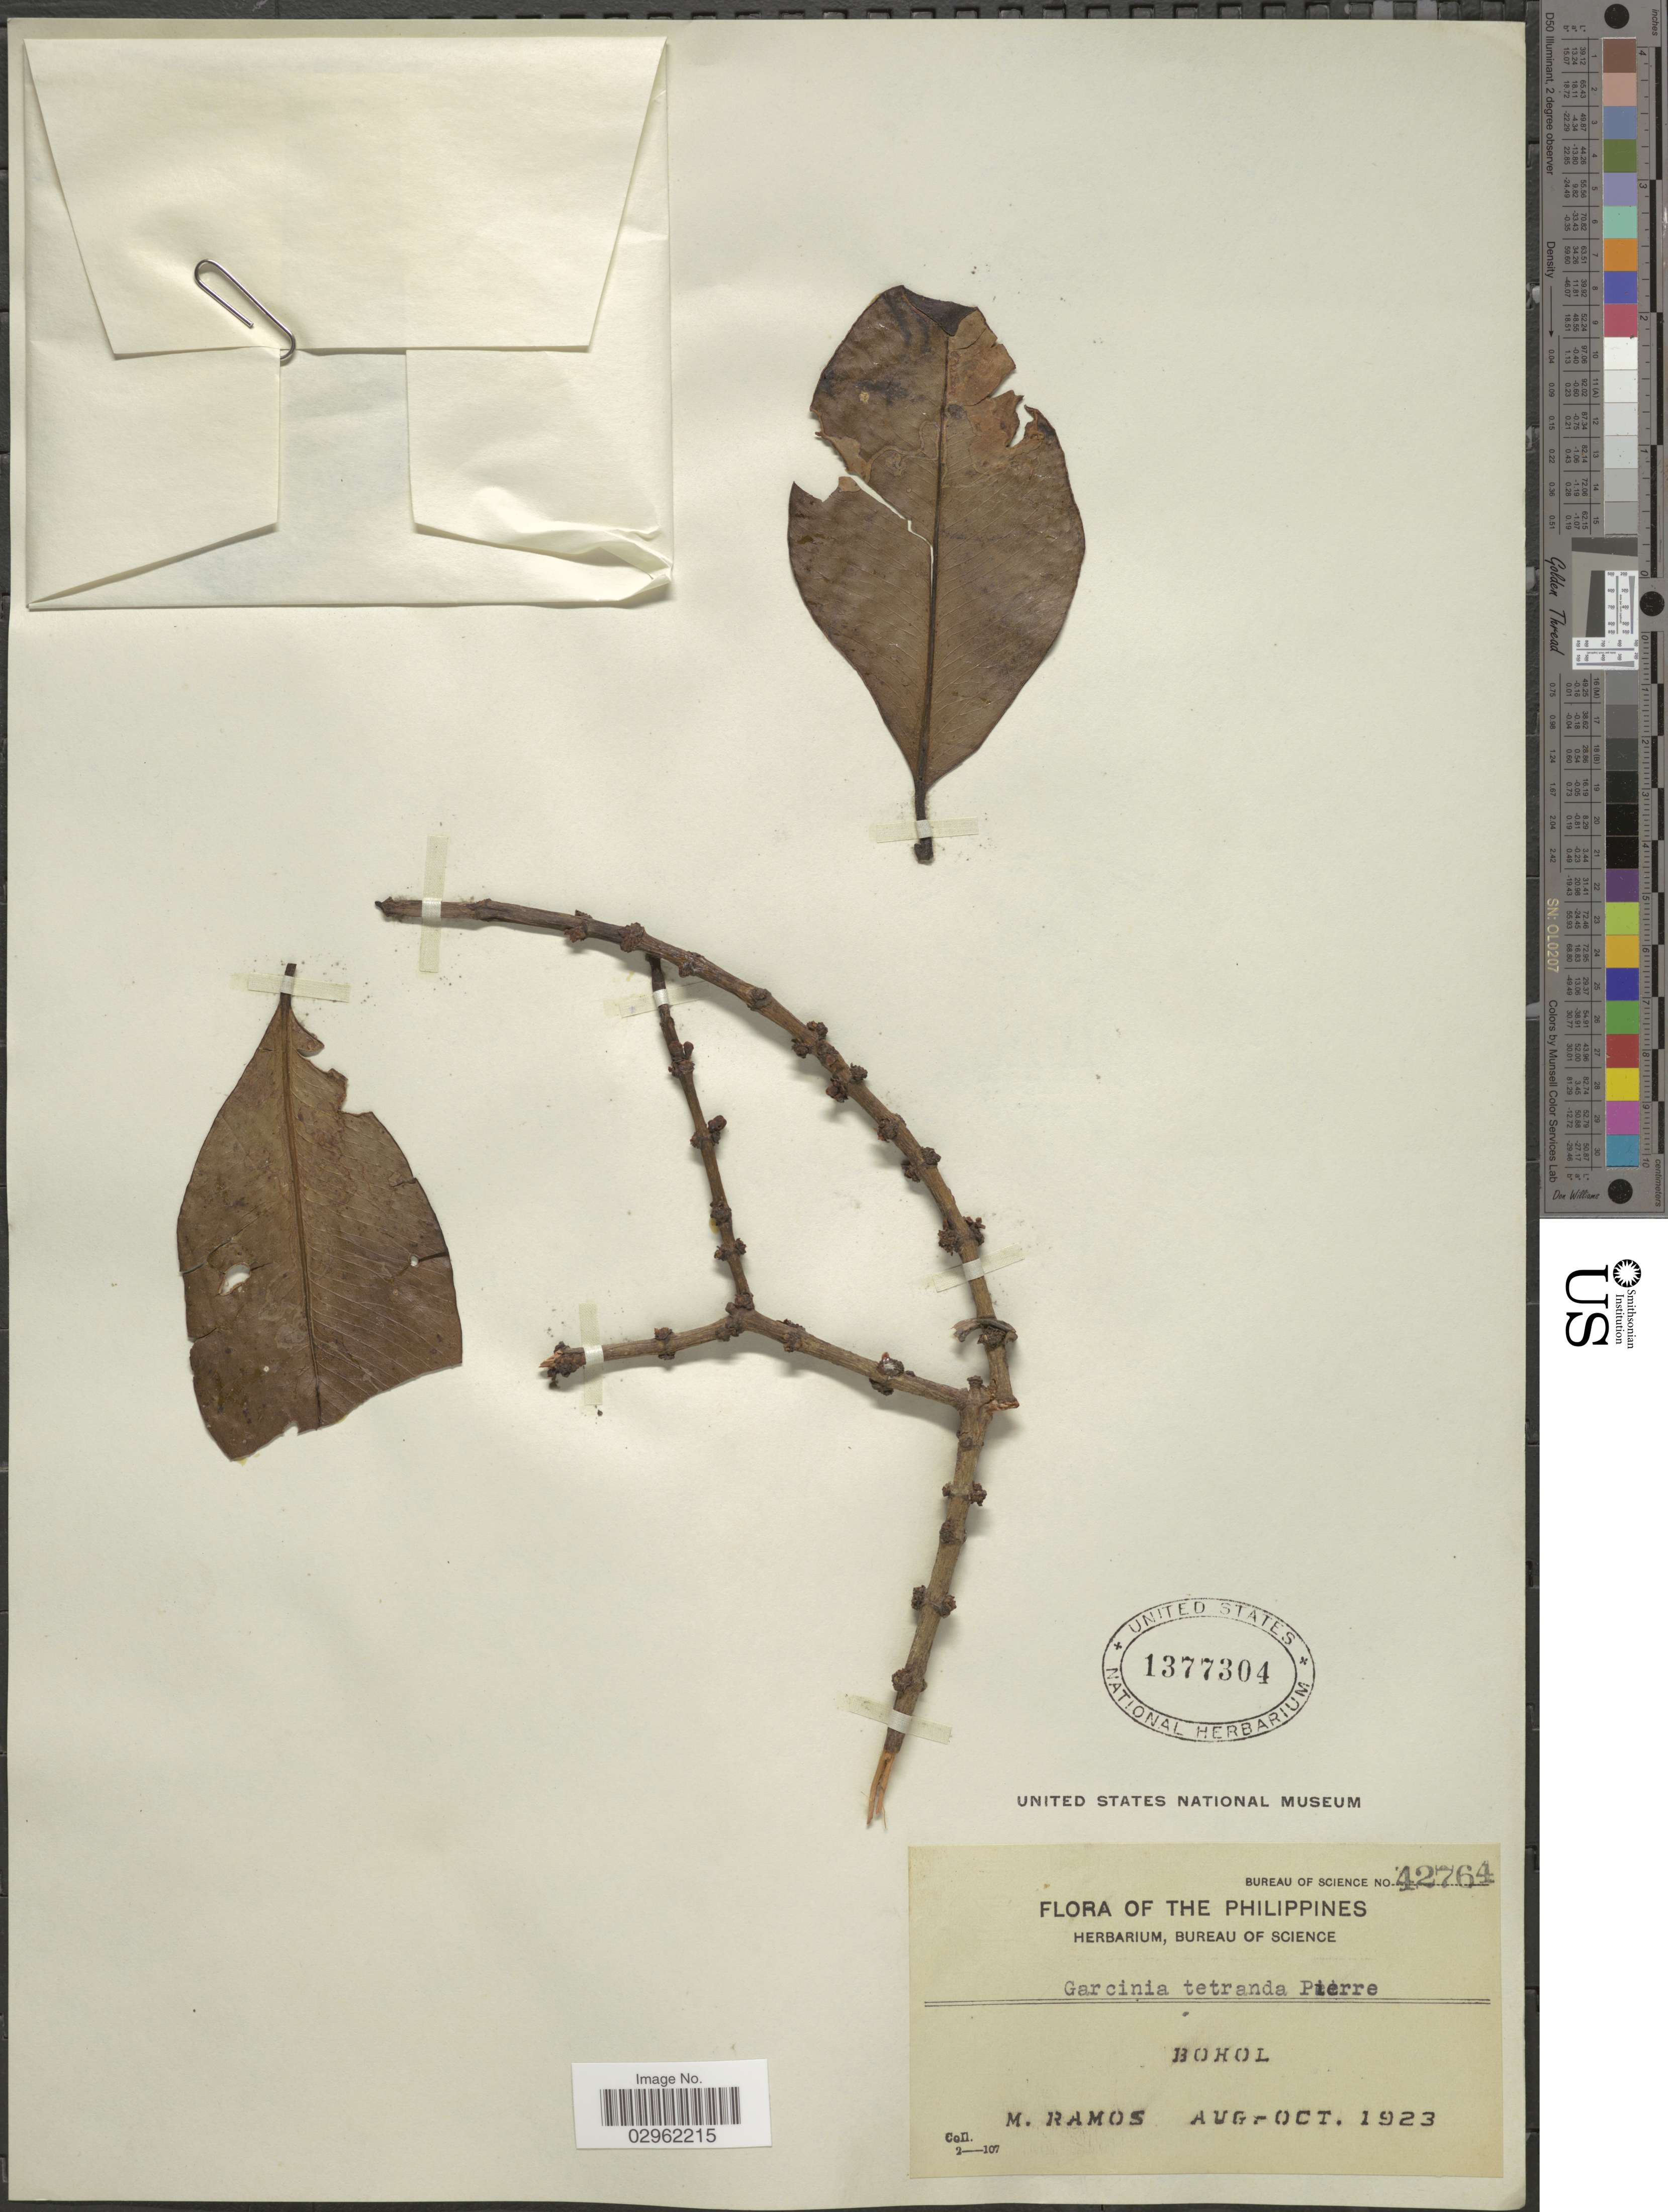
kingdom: Plantae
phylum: Tracheophyta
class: Magnoliopsida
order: Malpighiales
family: Clusiaceae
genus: Garcinia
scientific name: Garcinia tetrandra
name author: Pierre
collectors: M. Ramos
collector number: Bureau of Science 42764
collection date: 1923-08/1923-10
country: Philippines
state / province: Central Visayas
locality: Bohol.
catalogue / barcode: US 1377304